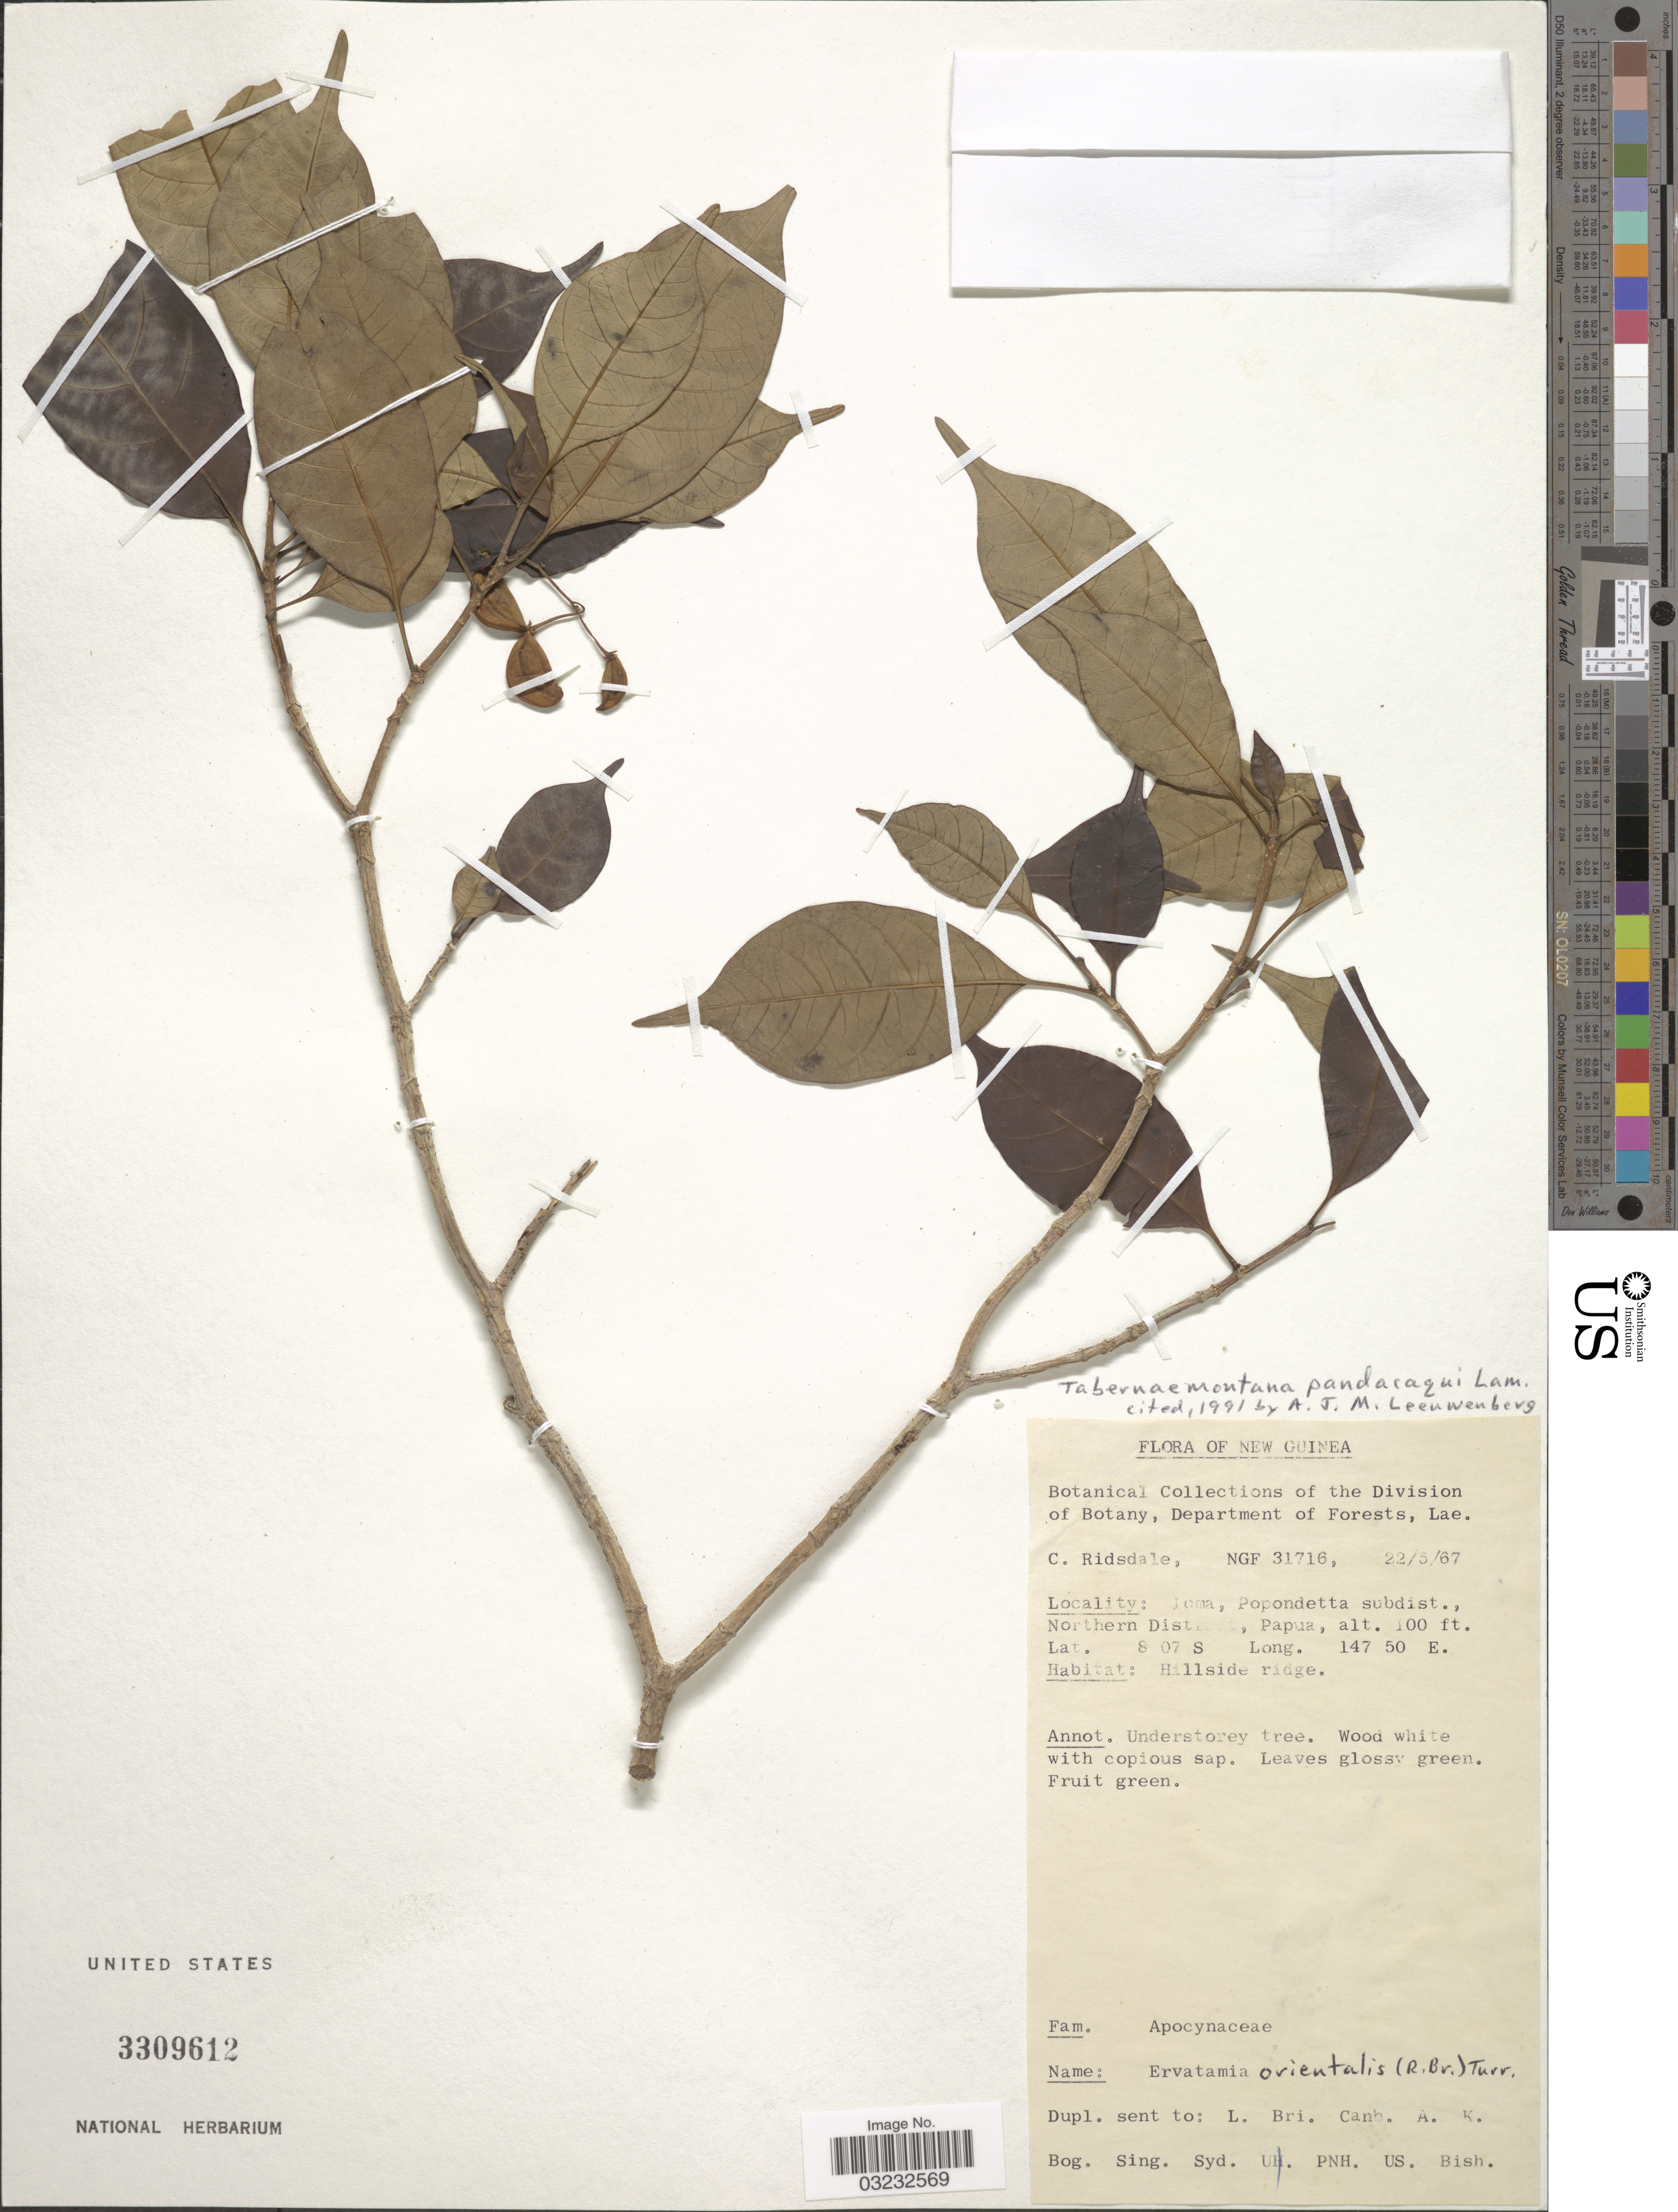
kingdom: Plantae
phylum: Tracheophyta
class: Magnoliopsida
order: Gentianales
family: Apocynaceae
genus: Tabernaemontana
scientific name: Tabernaemontana pandacaqui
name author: Poir.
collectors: C. E. Ridsdale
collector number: NGF31716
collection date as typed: Transcribed d/m/y: 22/5/67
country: Papua New Guinea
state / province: Northern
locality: New Guinea, Doma, Popondetta subdist., Northern District, Papua.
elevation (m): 30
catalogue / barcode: US 3309612